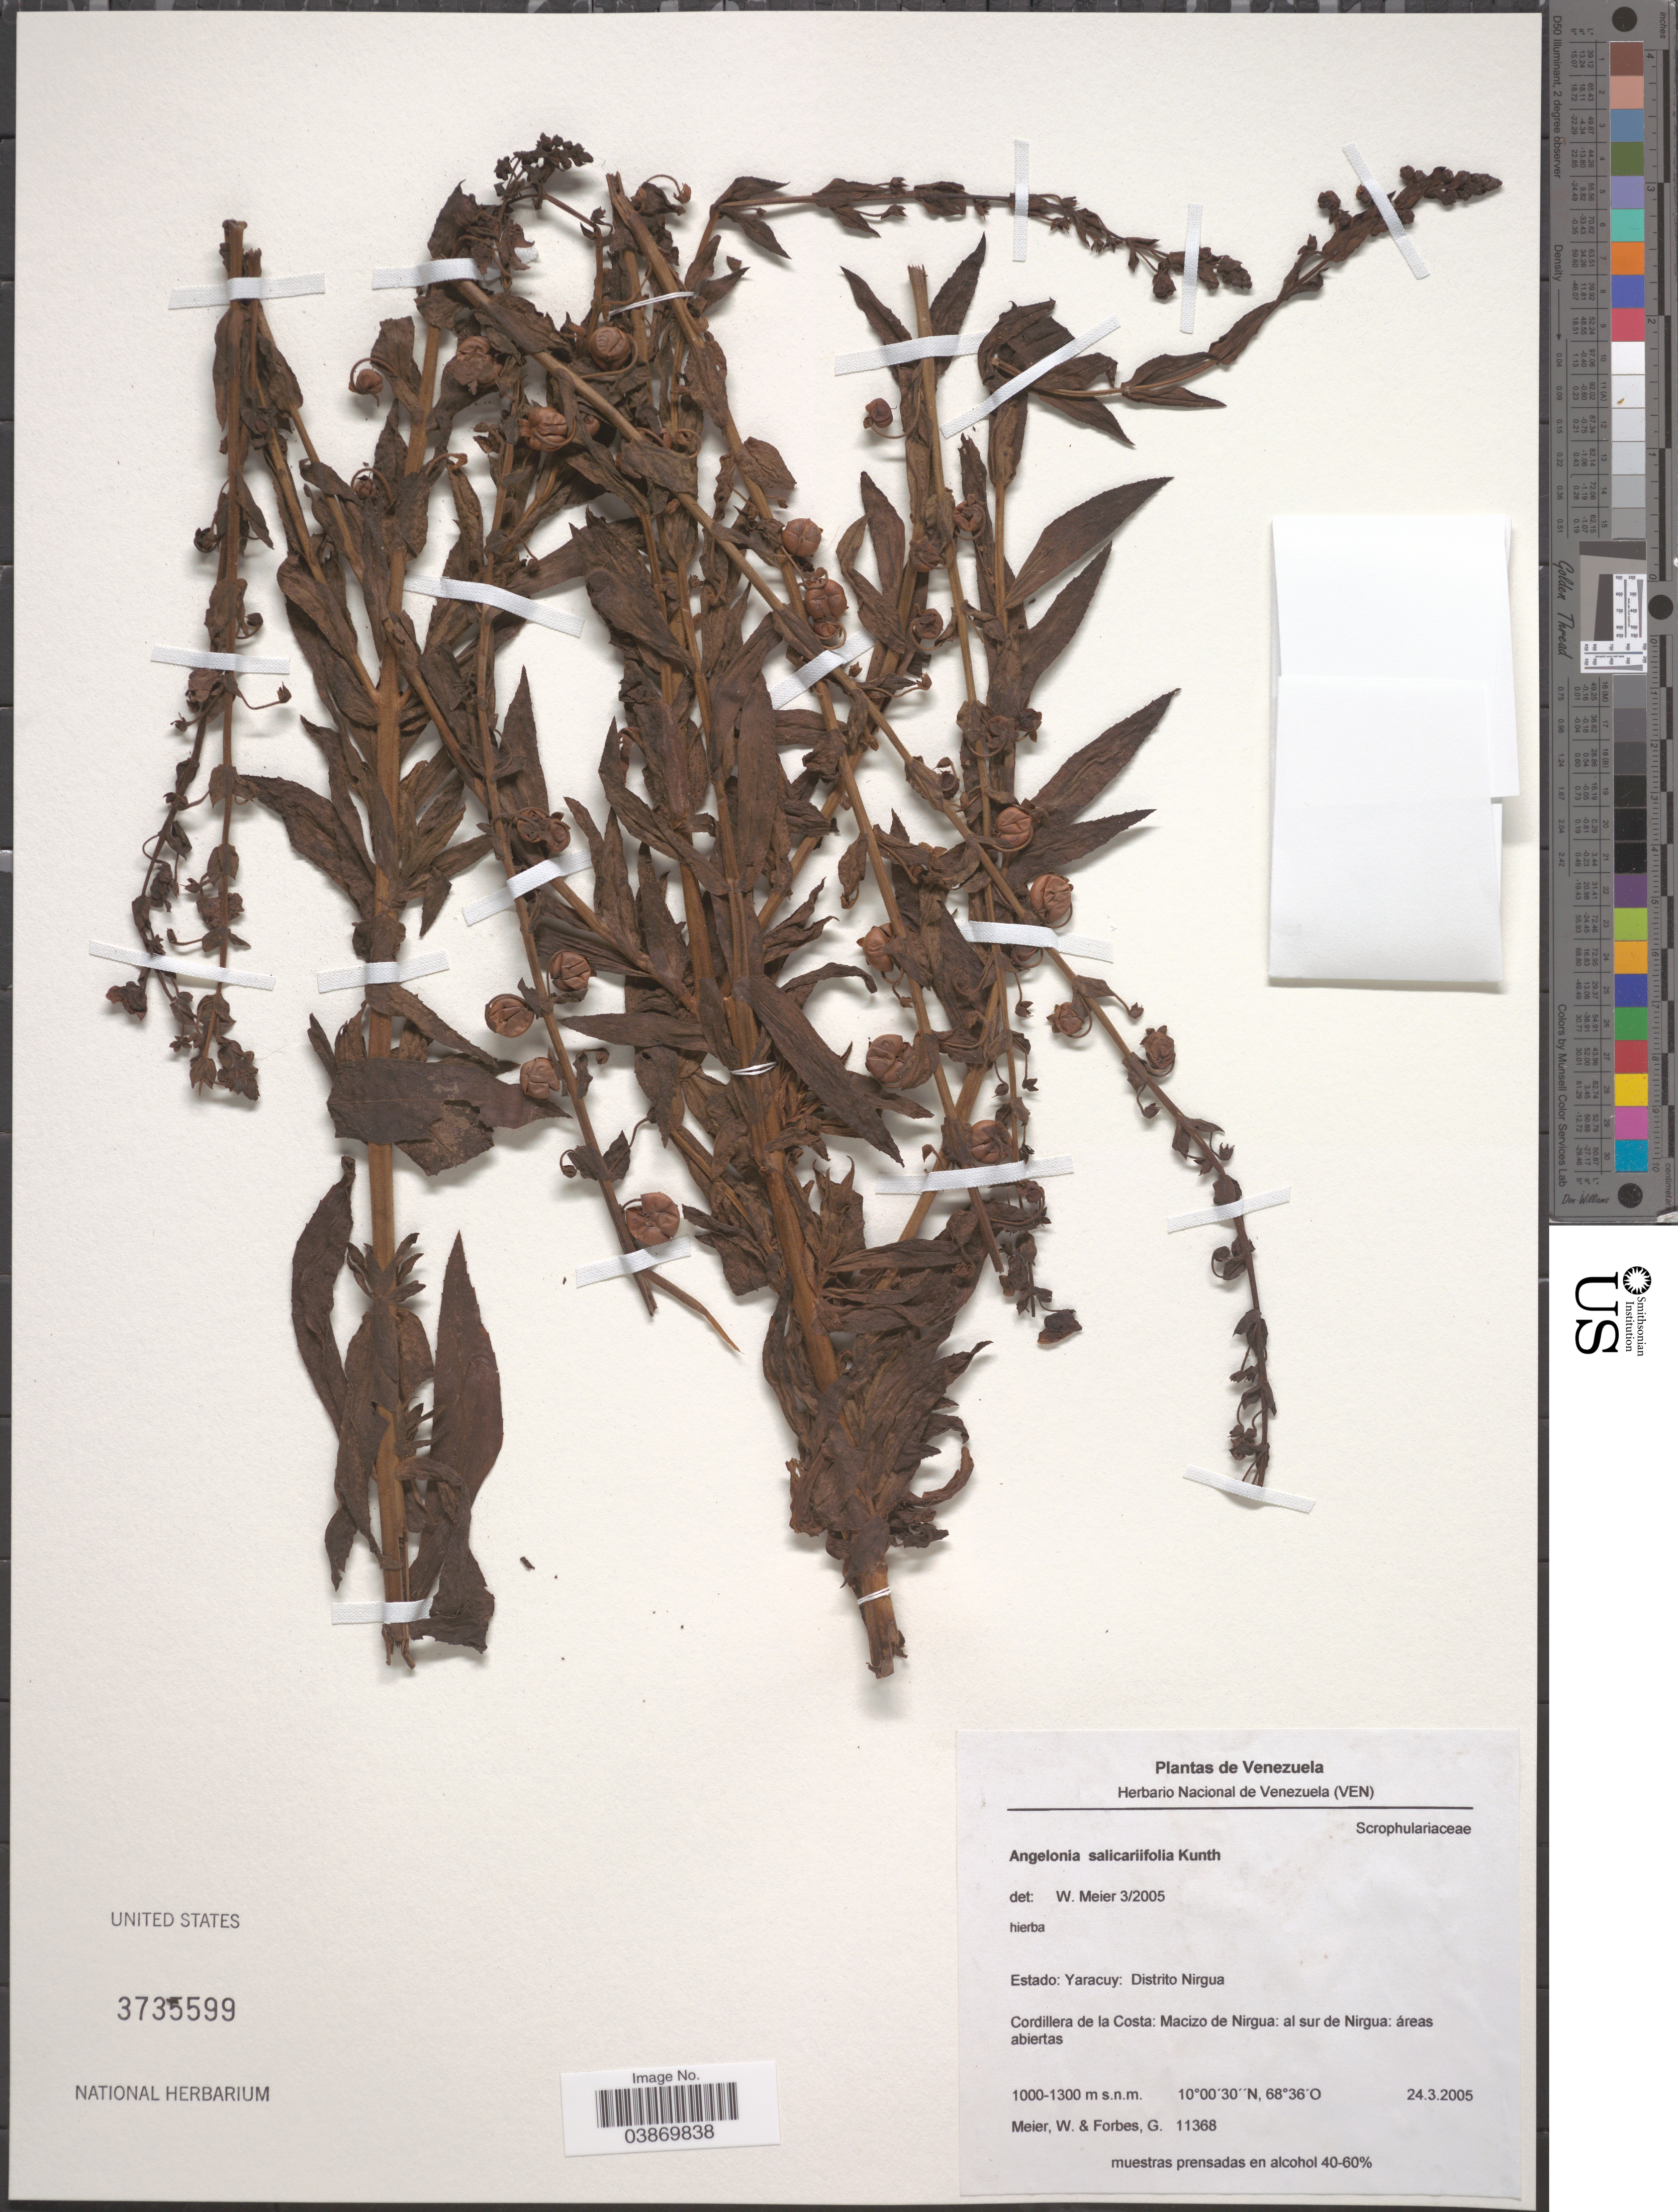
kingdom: Plantae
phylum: Tracheophyta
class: Magnoliopsida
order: Lamiales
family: Plantaginaceae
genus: Angelonia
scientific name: Angelonia salicariifolia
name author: Bonpl.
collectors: W. Meier & G. Forbes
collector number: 11368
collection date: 2005-03-24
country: Venezuela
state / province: Yaracuy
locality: Distrito Nirgua. Cordillera de la Costa: Macizo de Nirgua: al sur de Nirgua: áreas abiertas.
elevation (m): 1000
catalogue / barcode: US 3735599